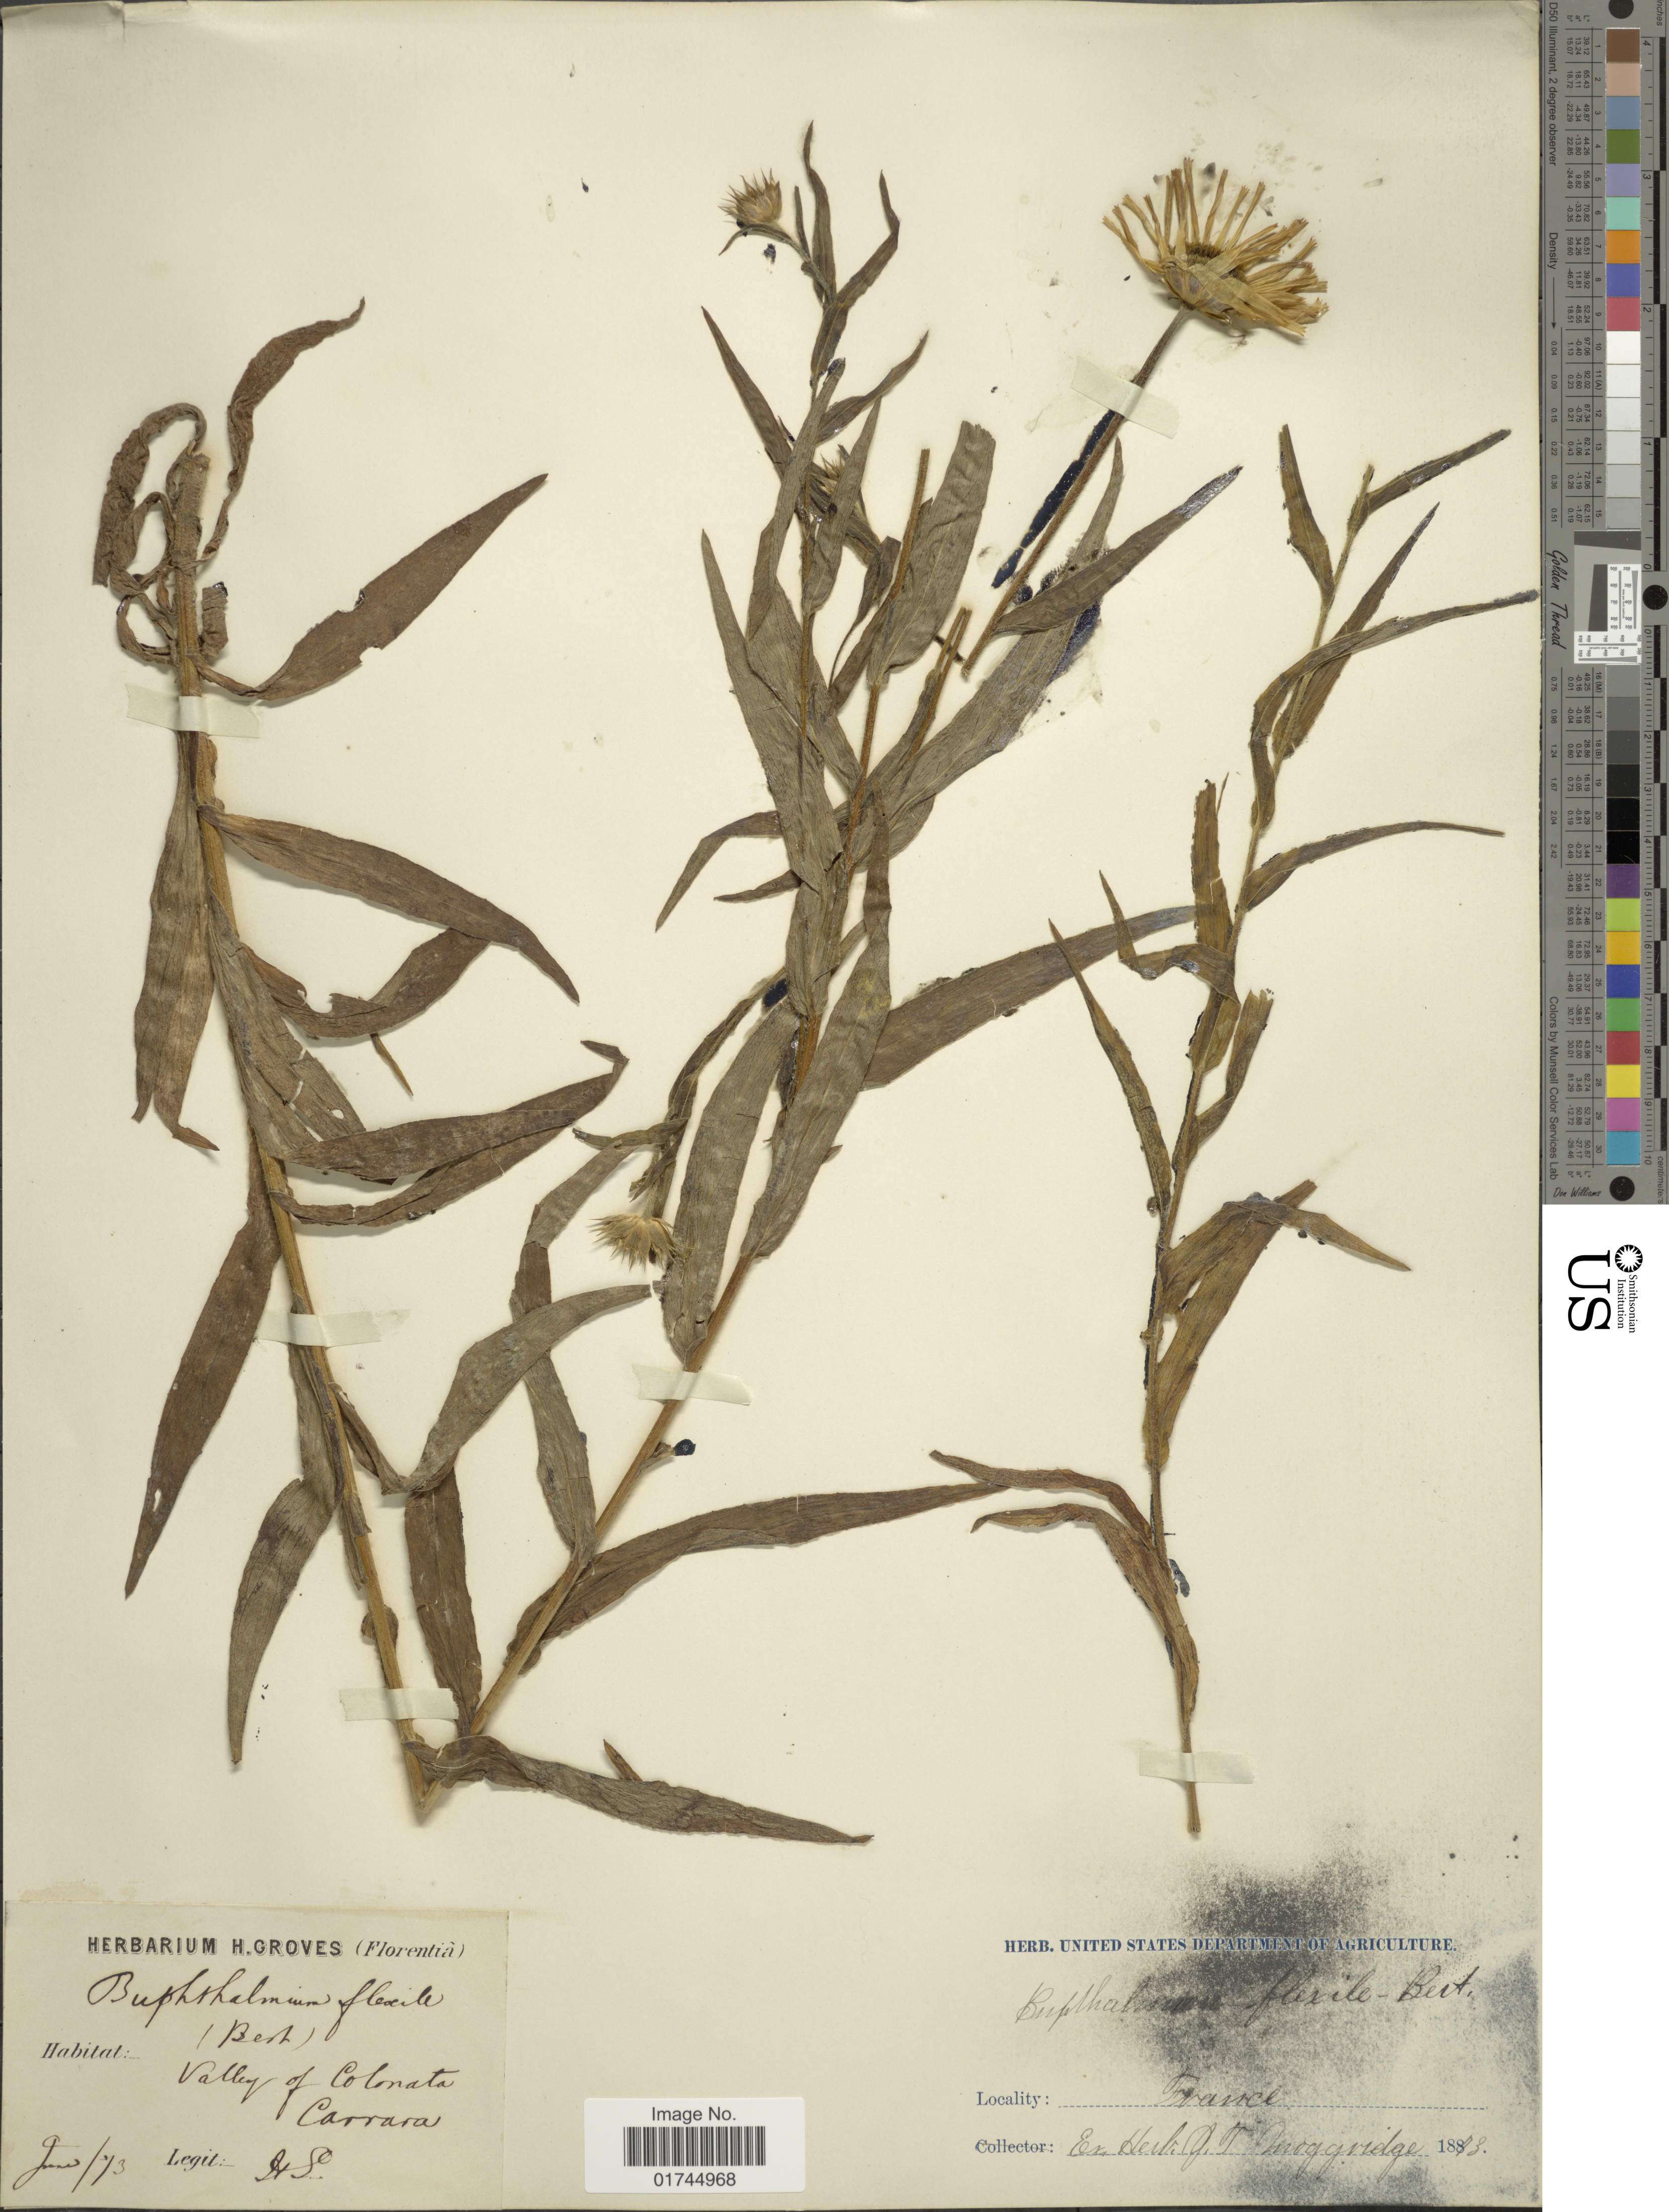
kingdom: Plantae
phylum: Tracheophyta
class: Magnoliopsida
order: Asterales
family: Asteraceae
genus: Buphthalmum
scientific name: Buphthalmum flexile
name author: Bertol.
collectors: J. T. Moggridge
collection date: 1873-07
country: France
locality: Valley of Colonata Carrara.